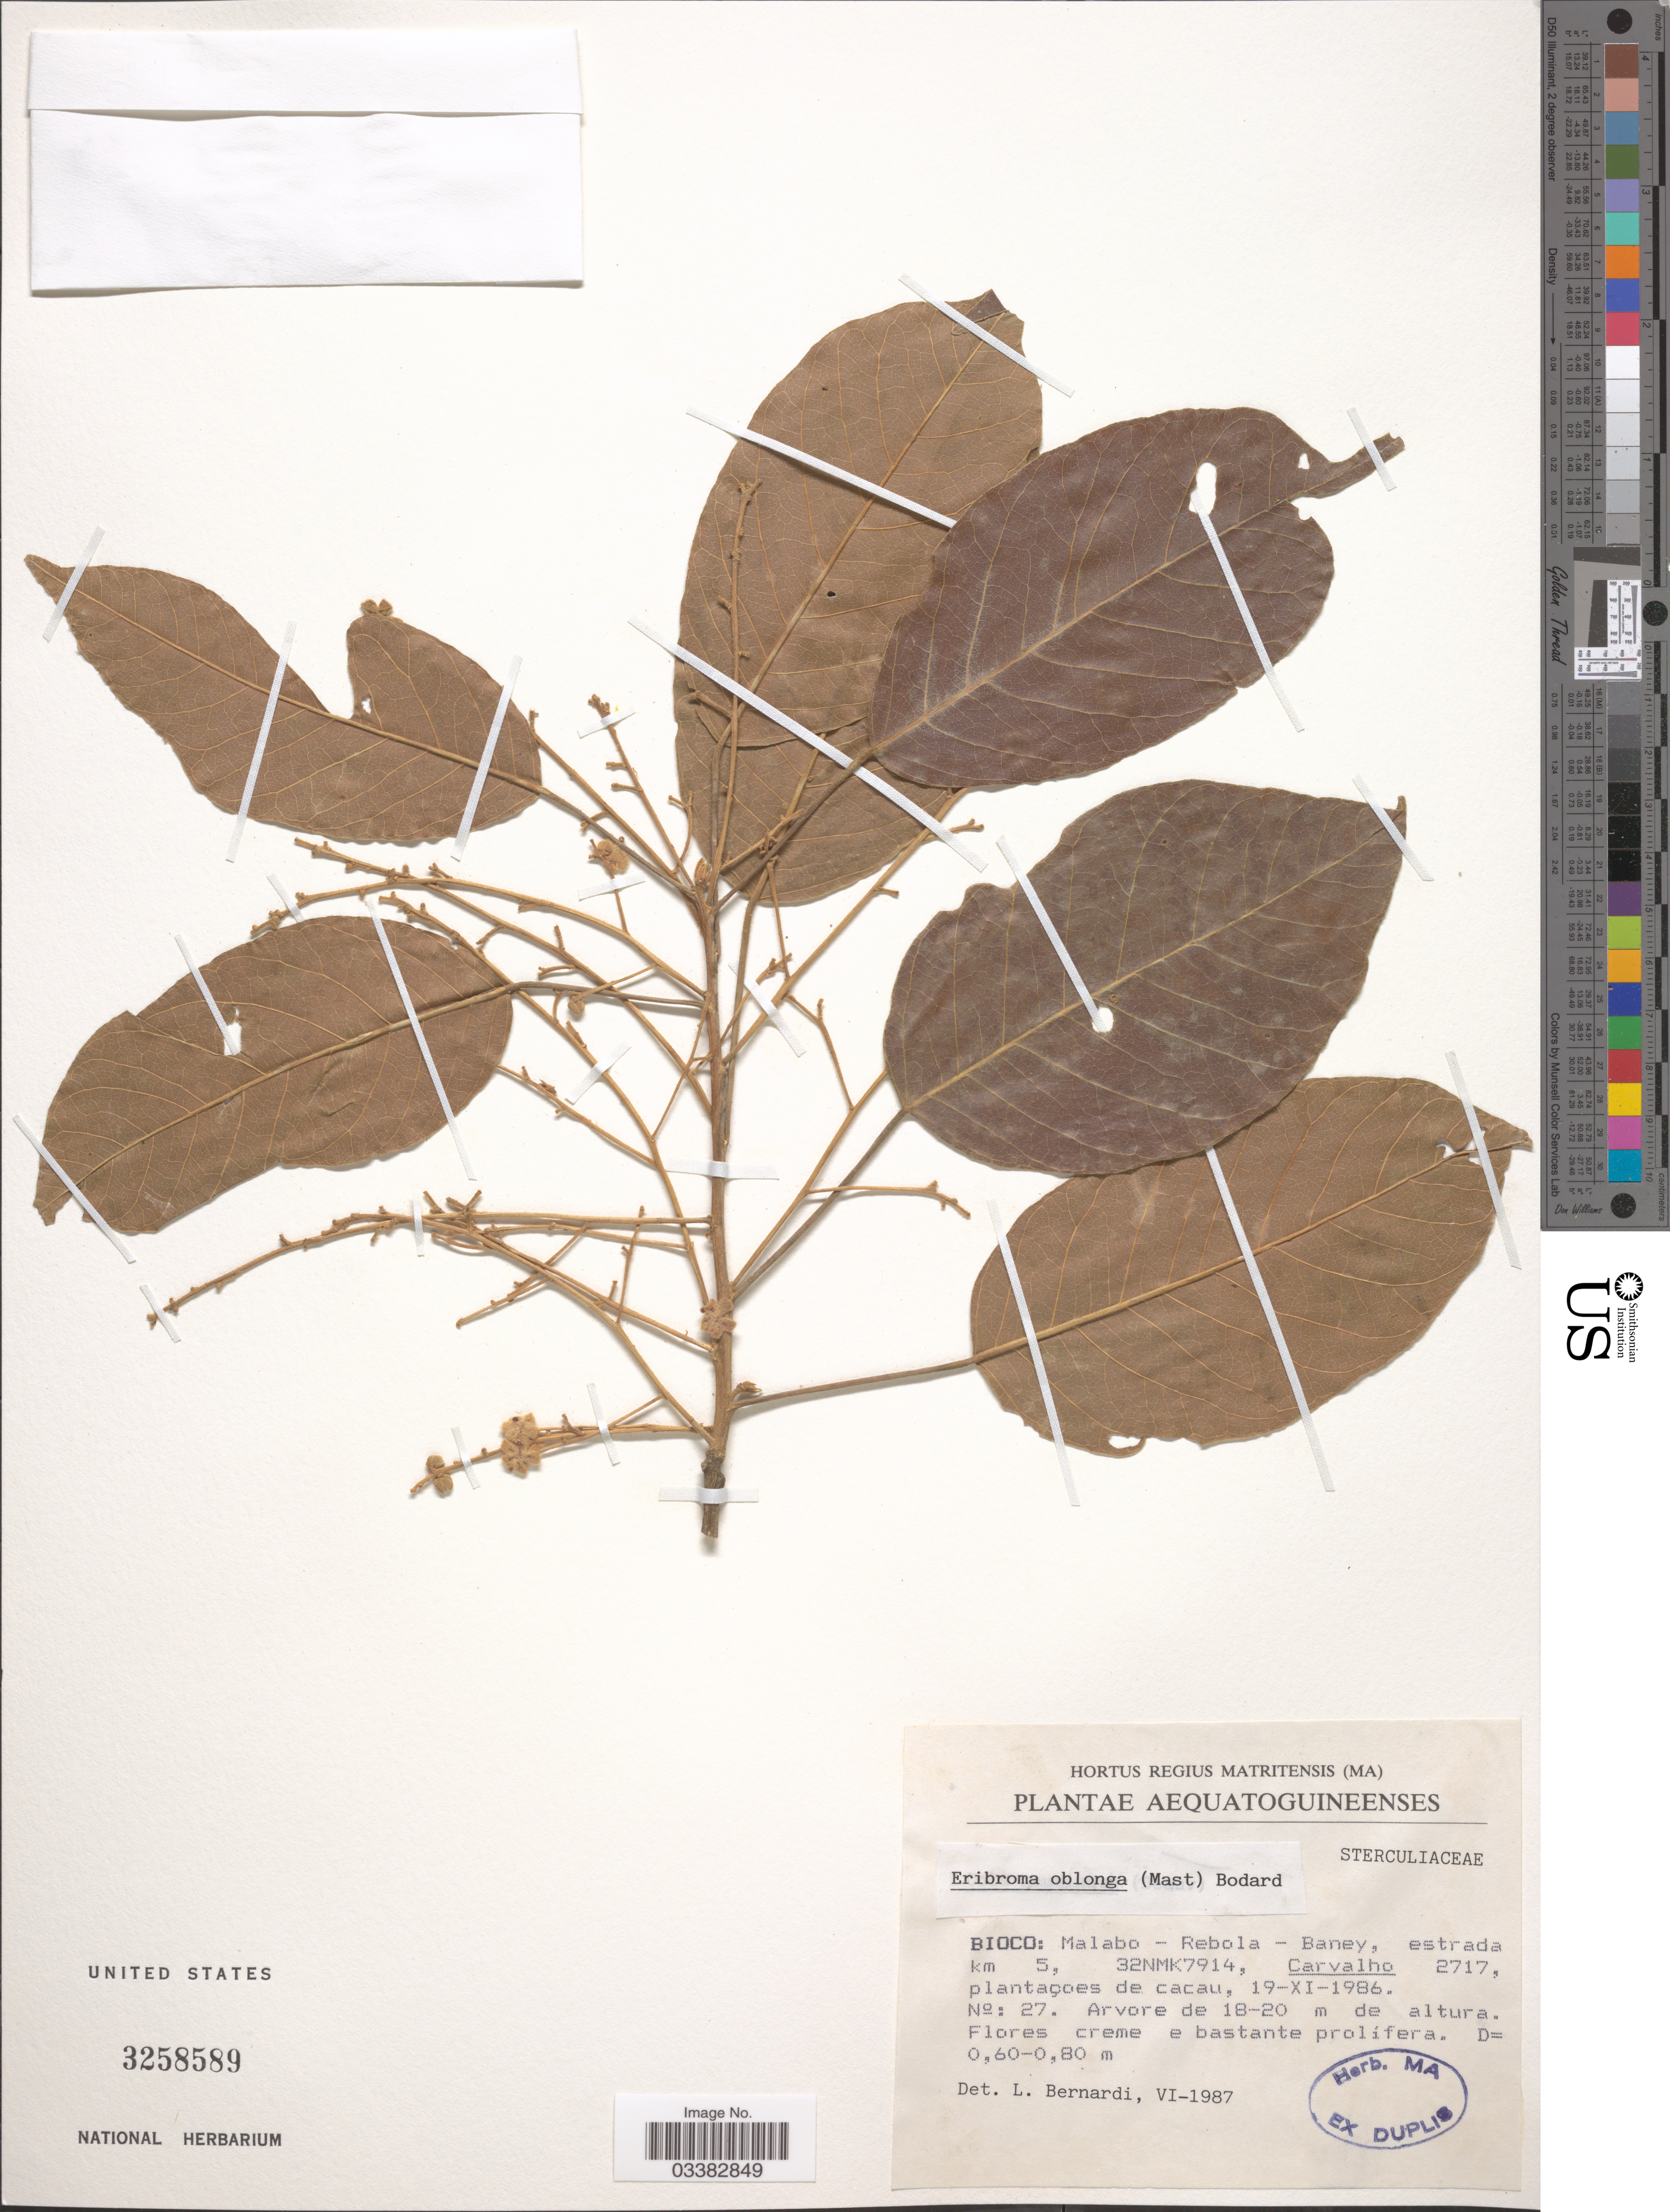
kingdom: Plantae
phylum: Tracheophyta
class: Magnoliopsida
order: Malvales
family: Malvaceae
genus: Sterculia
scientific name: Sterculia oblonga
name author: Mast.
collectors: Carvalho, --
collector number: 2717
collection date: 1986-11-19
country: Equatorial Guinea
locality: Aequatoguineensis. Bioco: Malabo - Rebola - Baney, estrada km 5, 32NMK7914.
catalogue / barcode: US 3258589